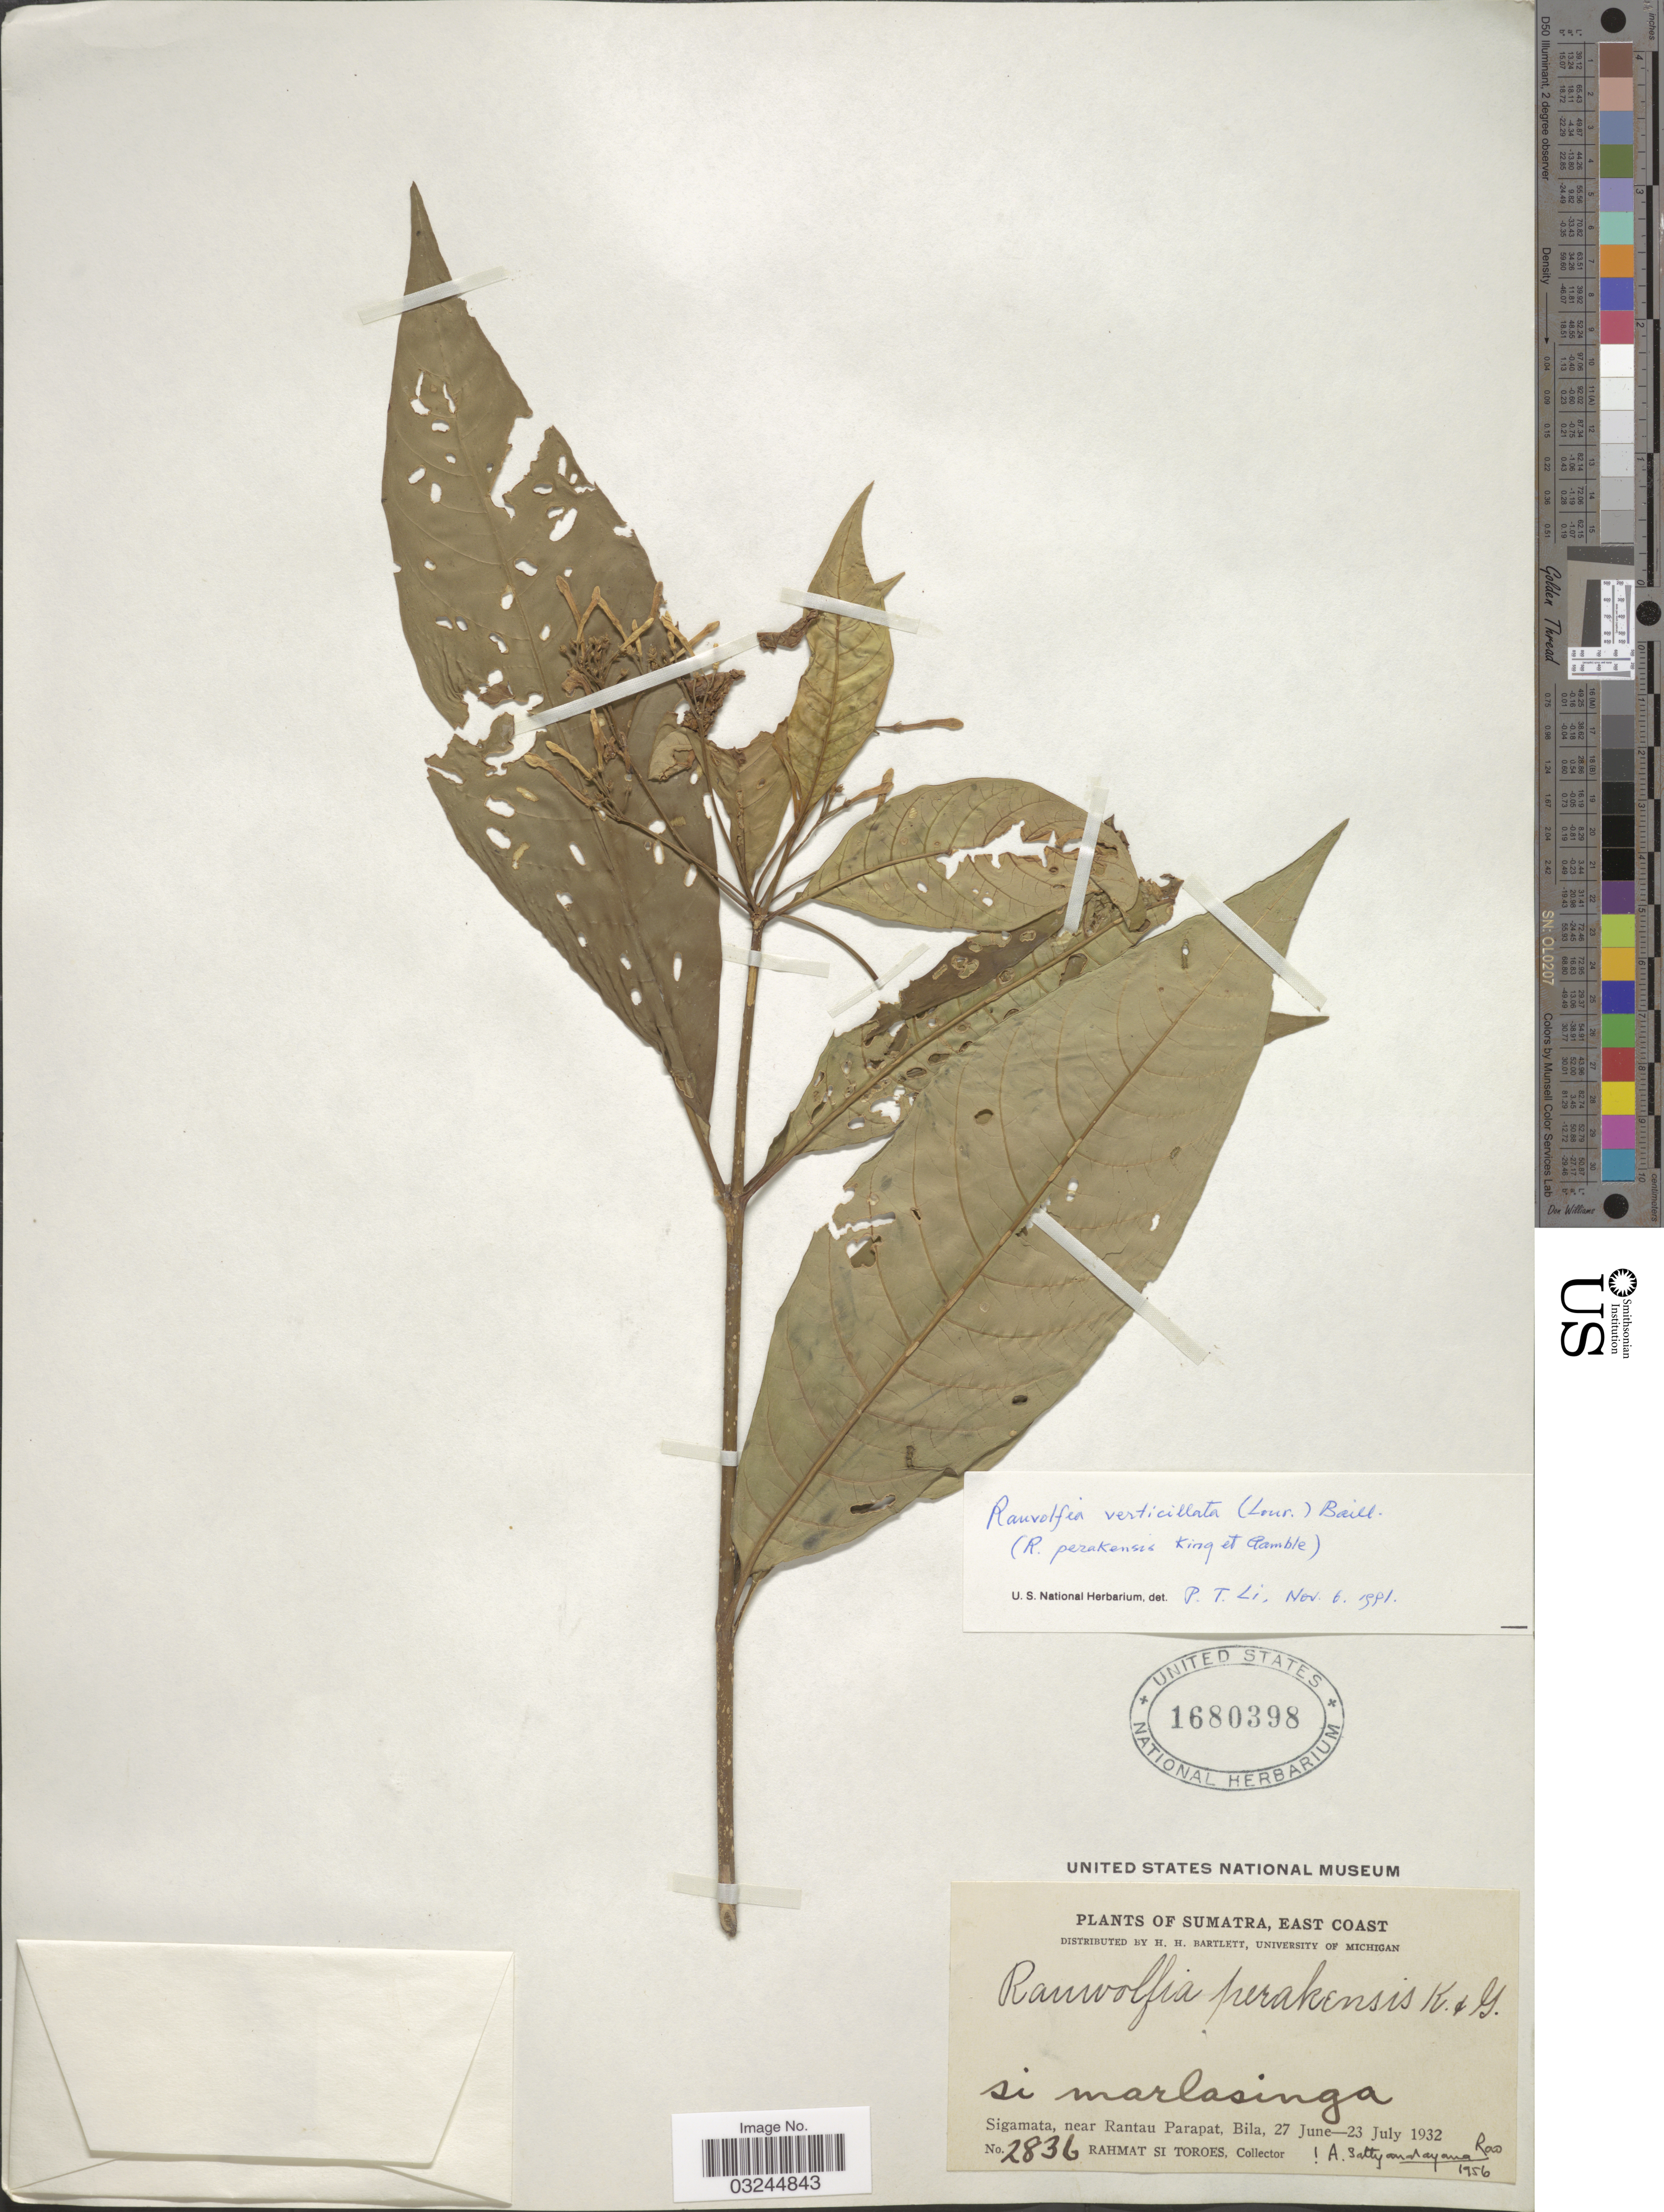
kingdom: Plantae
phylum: Tracheophyta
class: Magnoliopsida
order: Gentianales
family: Apocynaceae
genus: Rauvolfia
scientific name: Rauvolfia verticillata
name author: (Lour.) Baill.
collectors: Rahmat Si Boeea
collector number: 2836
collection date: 1932-06-27/1932-07-23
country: Indonesia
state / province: Sumatra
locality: East Coast. Sigamata, near Rantau Parapat, Bila.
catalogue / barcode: US 1680398